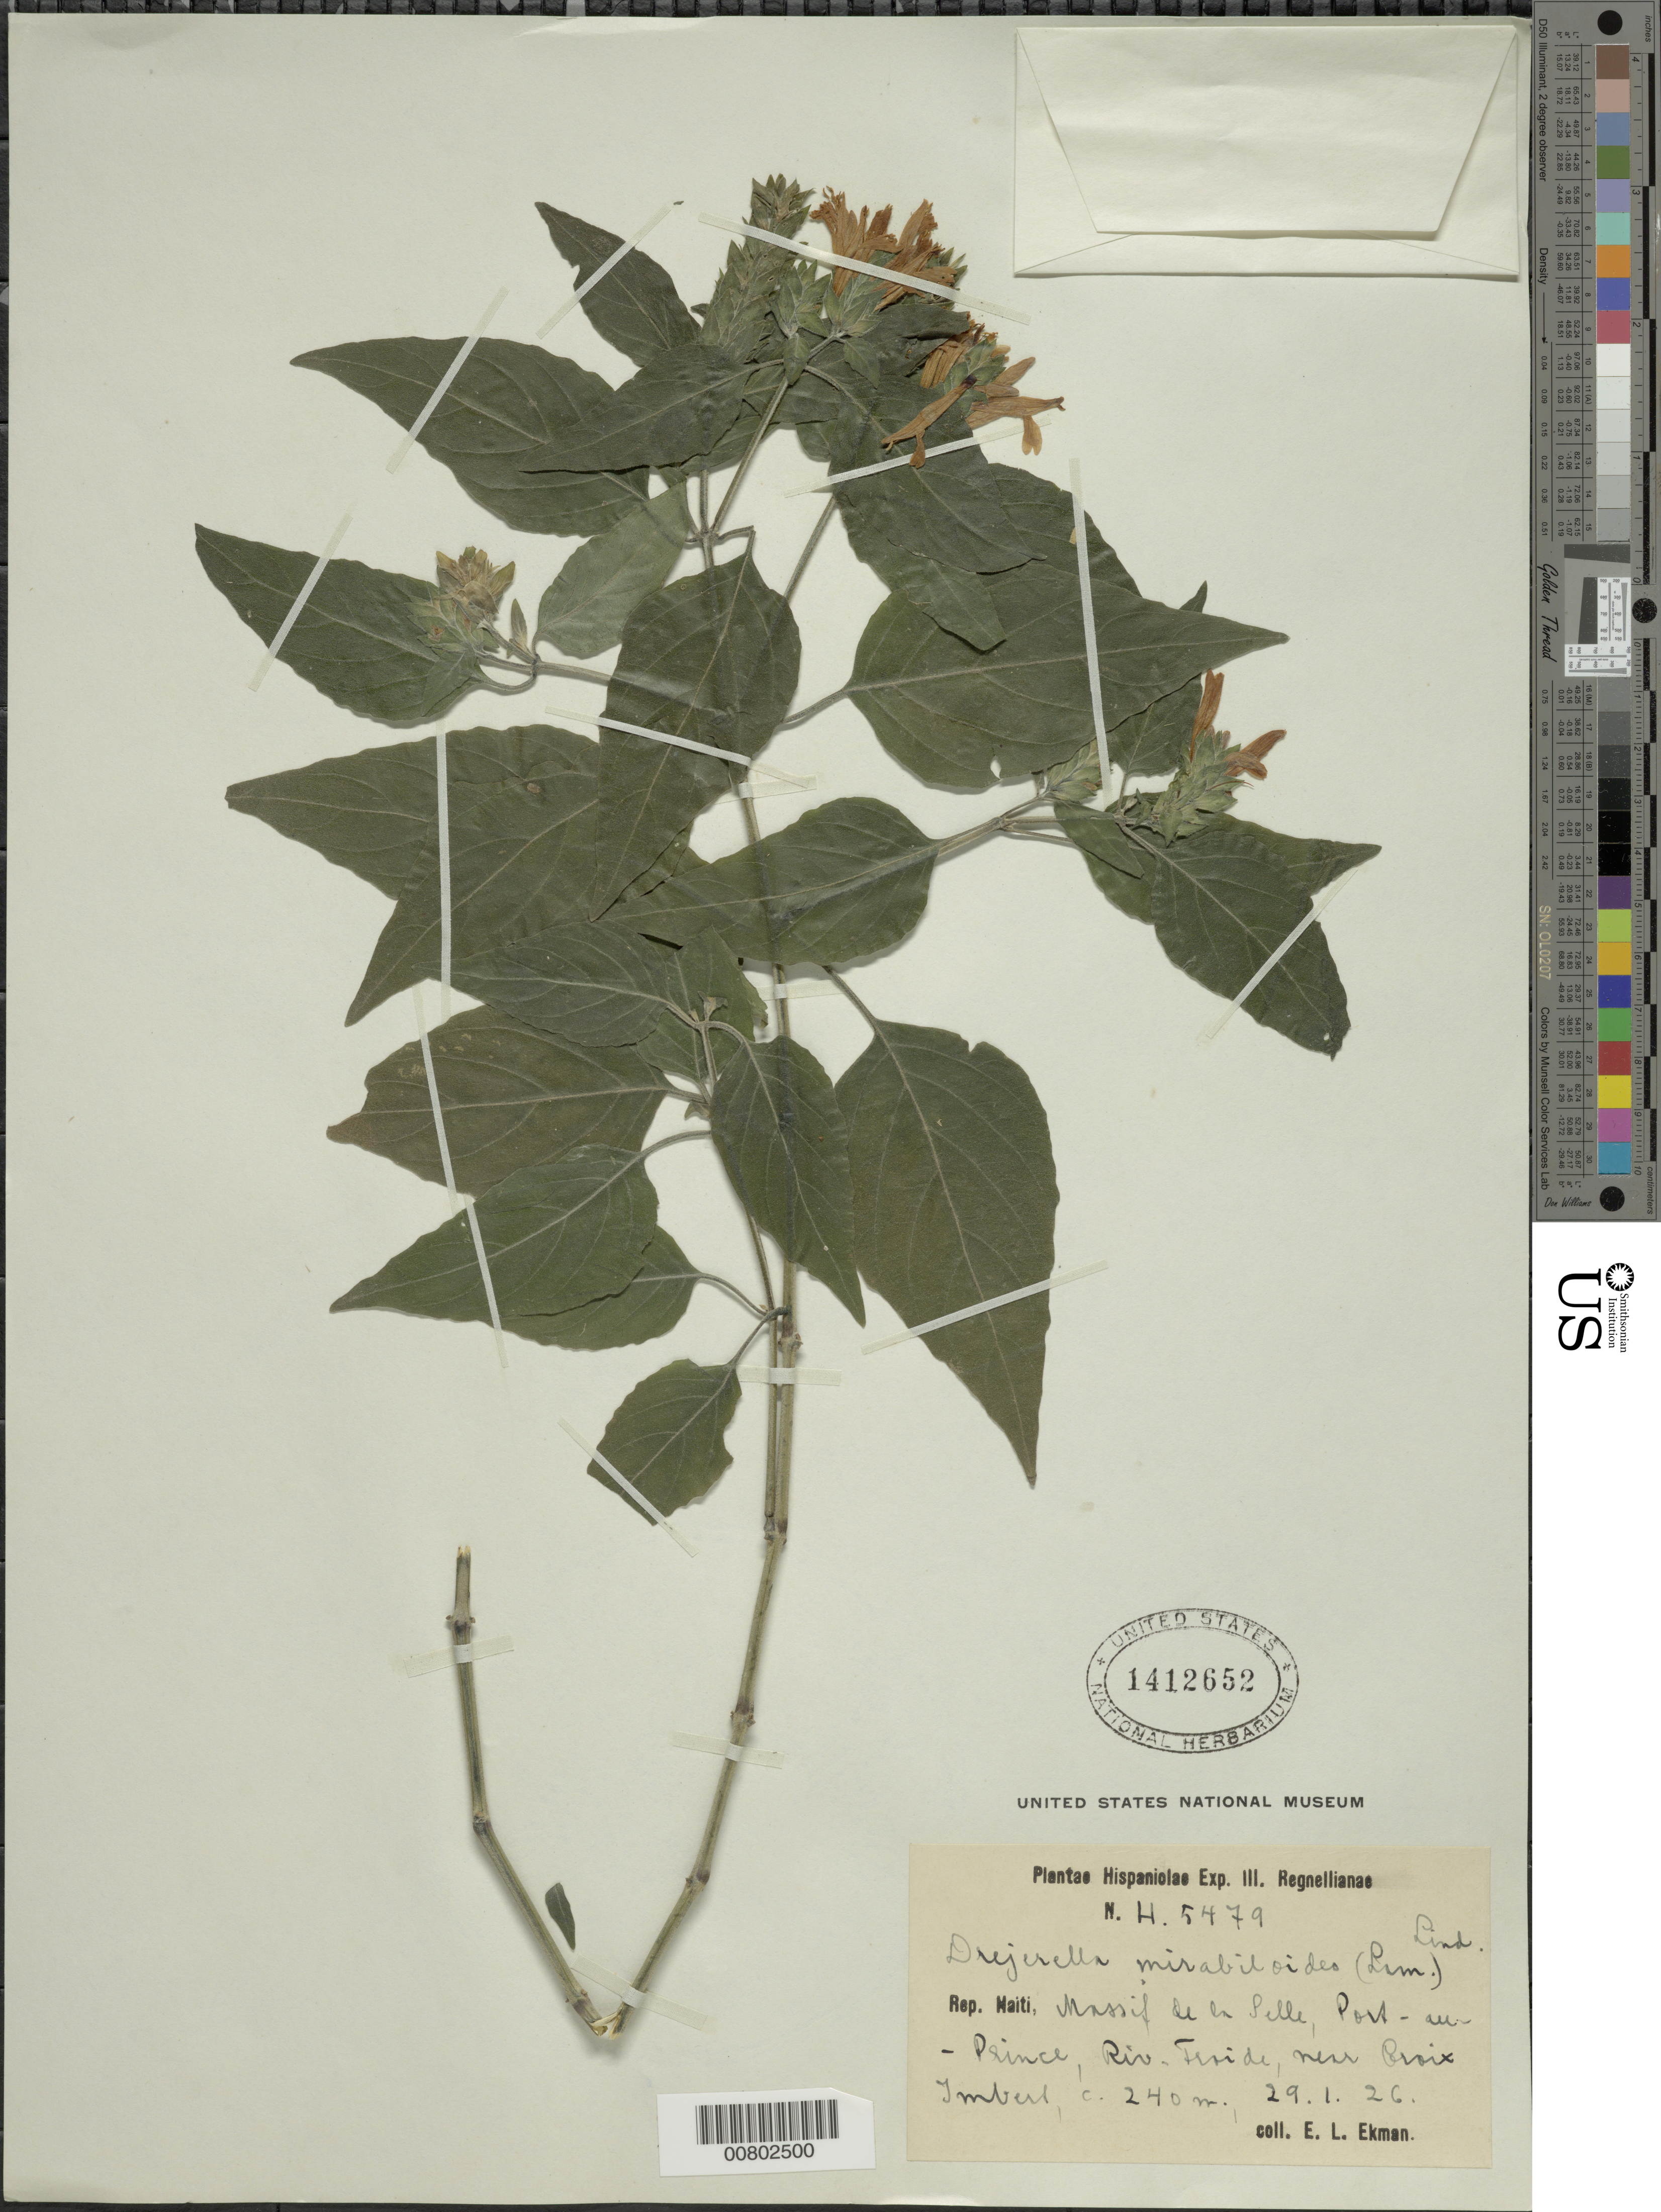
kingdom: Plantae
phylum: Tracheophyta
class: Magnoliopsida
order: Lamiales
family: Acanthaceae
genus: Justicia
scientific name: Justicia mirabiloides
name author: Lam.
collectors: E. L. Ekman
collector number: H 5479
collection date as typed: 20 Jan 1926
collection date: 1926-01-20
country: Haiti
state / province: Ouest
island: Hispaniola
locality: Massif de la Selle, Port-au-Prince, Riv. Trois, near Croix Imbert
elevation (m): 240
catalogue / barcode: US 1412652